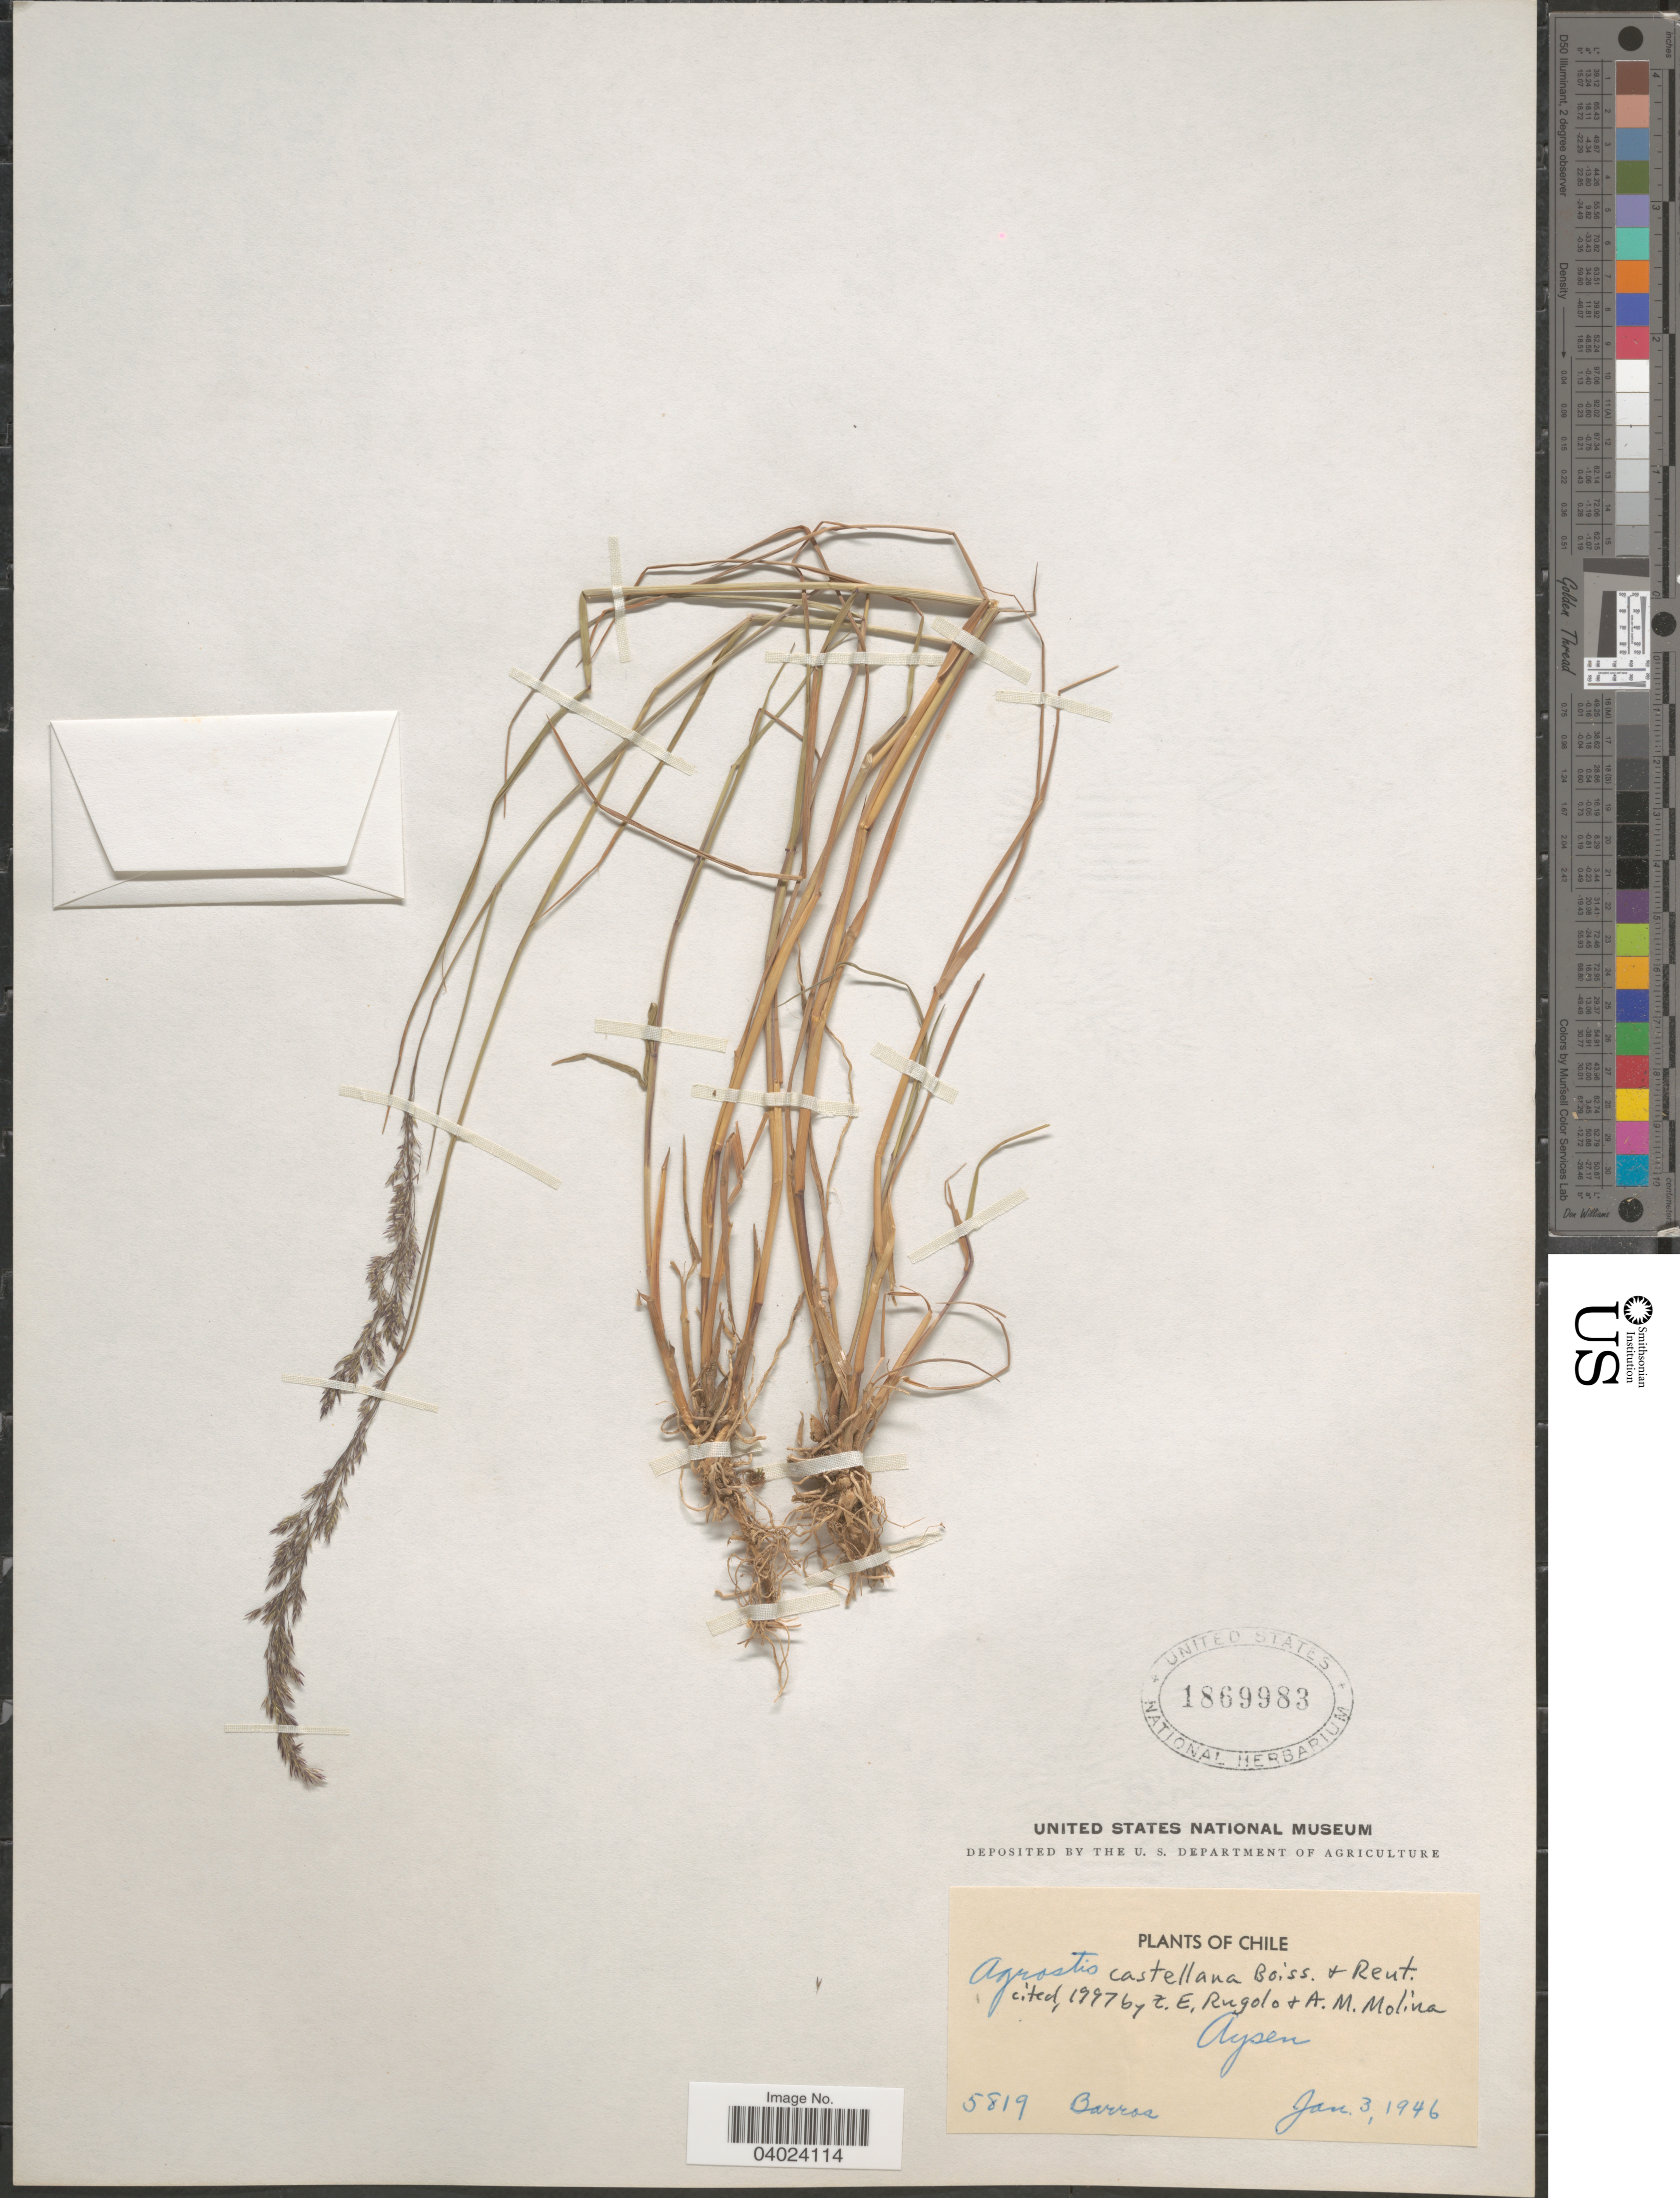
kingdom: Plantae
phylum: Tracheophyta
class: Liliopsida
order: Poales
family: Poaceae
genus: Agrostis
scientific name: Agrostis castellana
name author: Boiss. & Reut.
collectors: Barros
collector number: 5819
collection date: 1946-01-03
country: Chile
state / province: Aisén (XI)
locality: Aysen.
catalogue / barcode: US 1869983